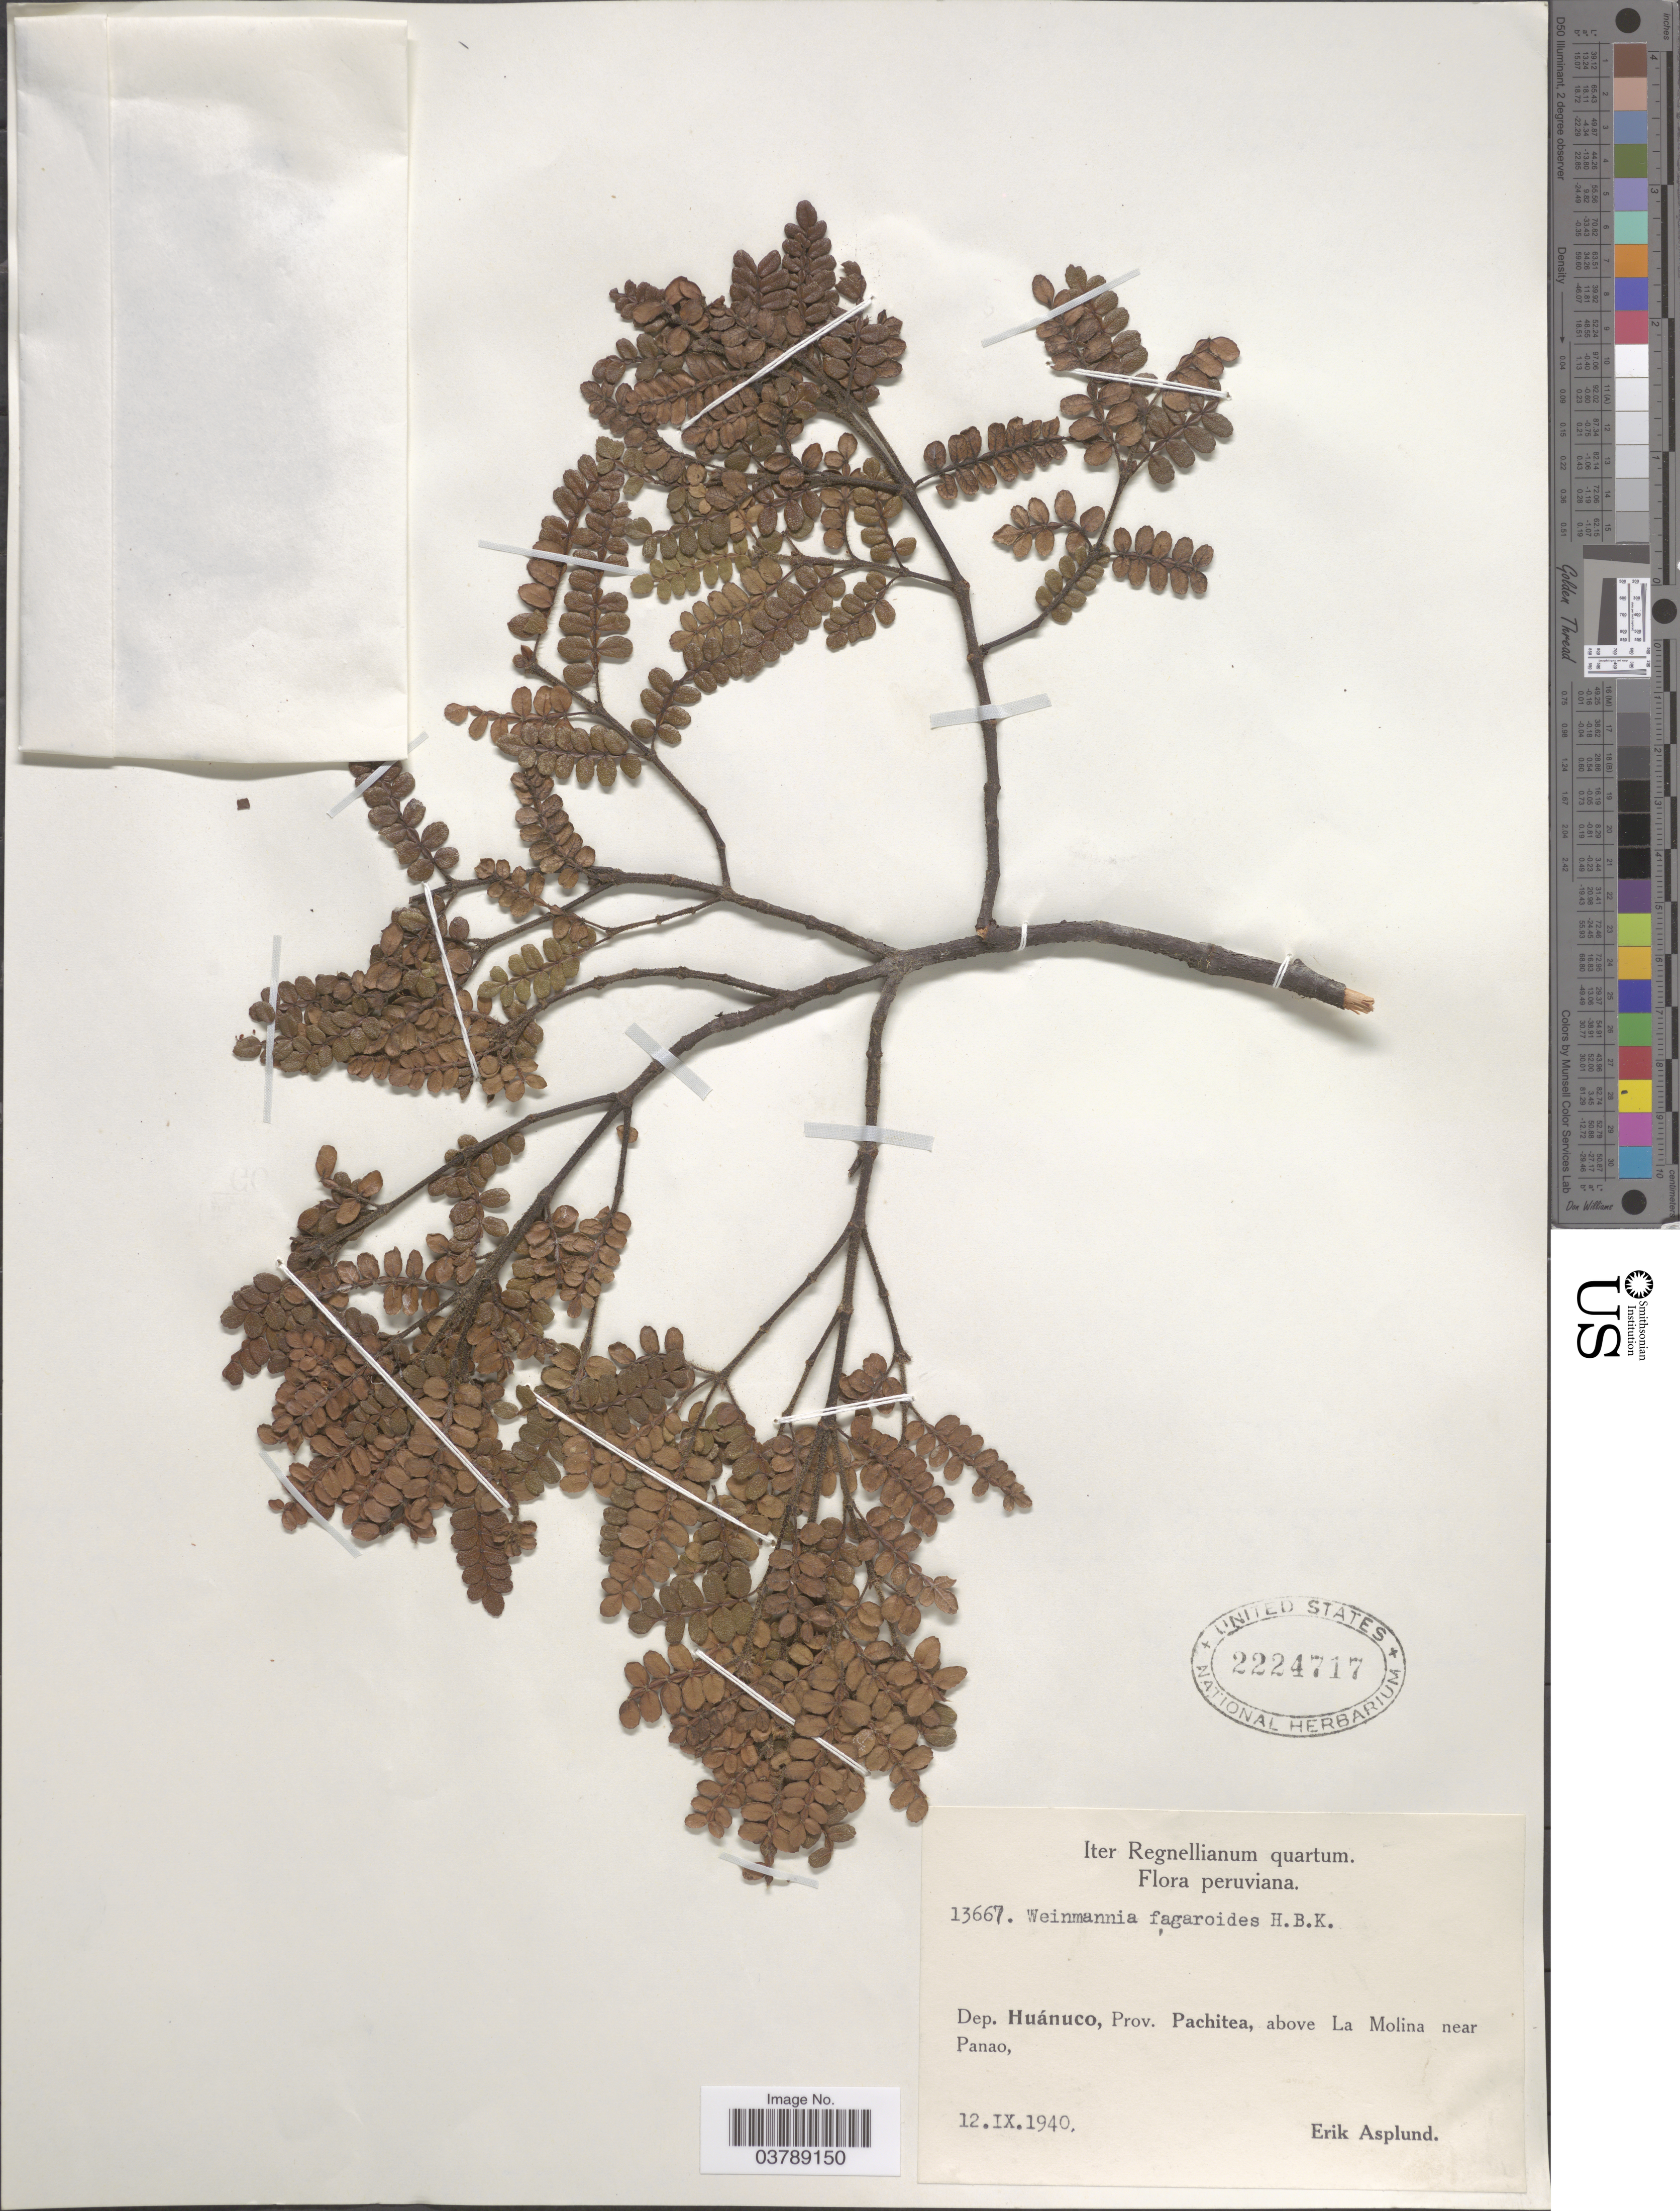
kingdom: Plantae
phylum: Tracheophyta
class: Magnoliopsida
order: Oxalidales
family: Cunoniaceae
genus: Weinmannia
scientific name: Weinmannia fagaroides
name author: Kunth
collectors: E. Asplund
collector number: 13667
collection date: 1940-09-12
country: Peru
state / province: Huánuco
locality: Dep. Húanuco, Prov. Pachitea, above La Molina near Panao.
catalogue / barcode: US 2224717